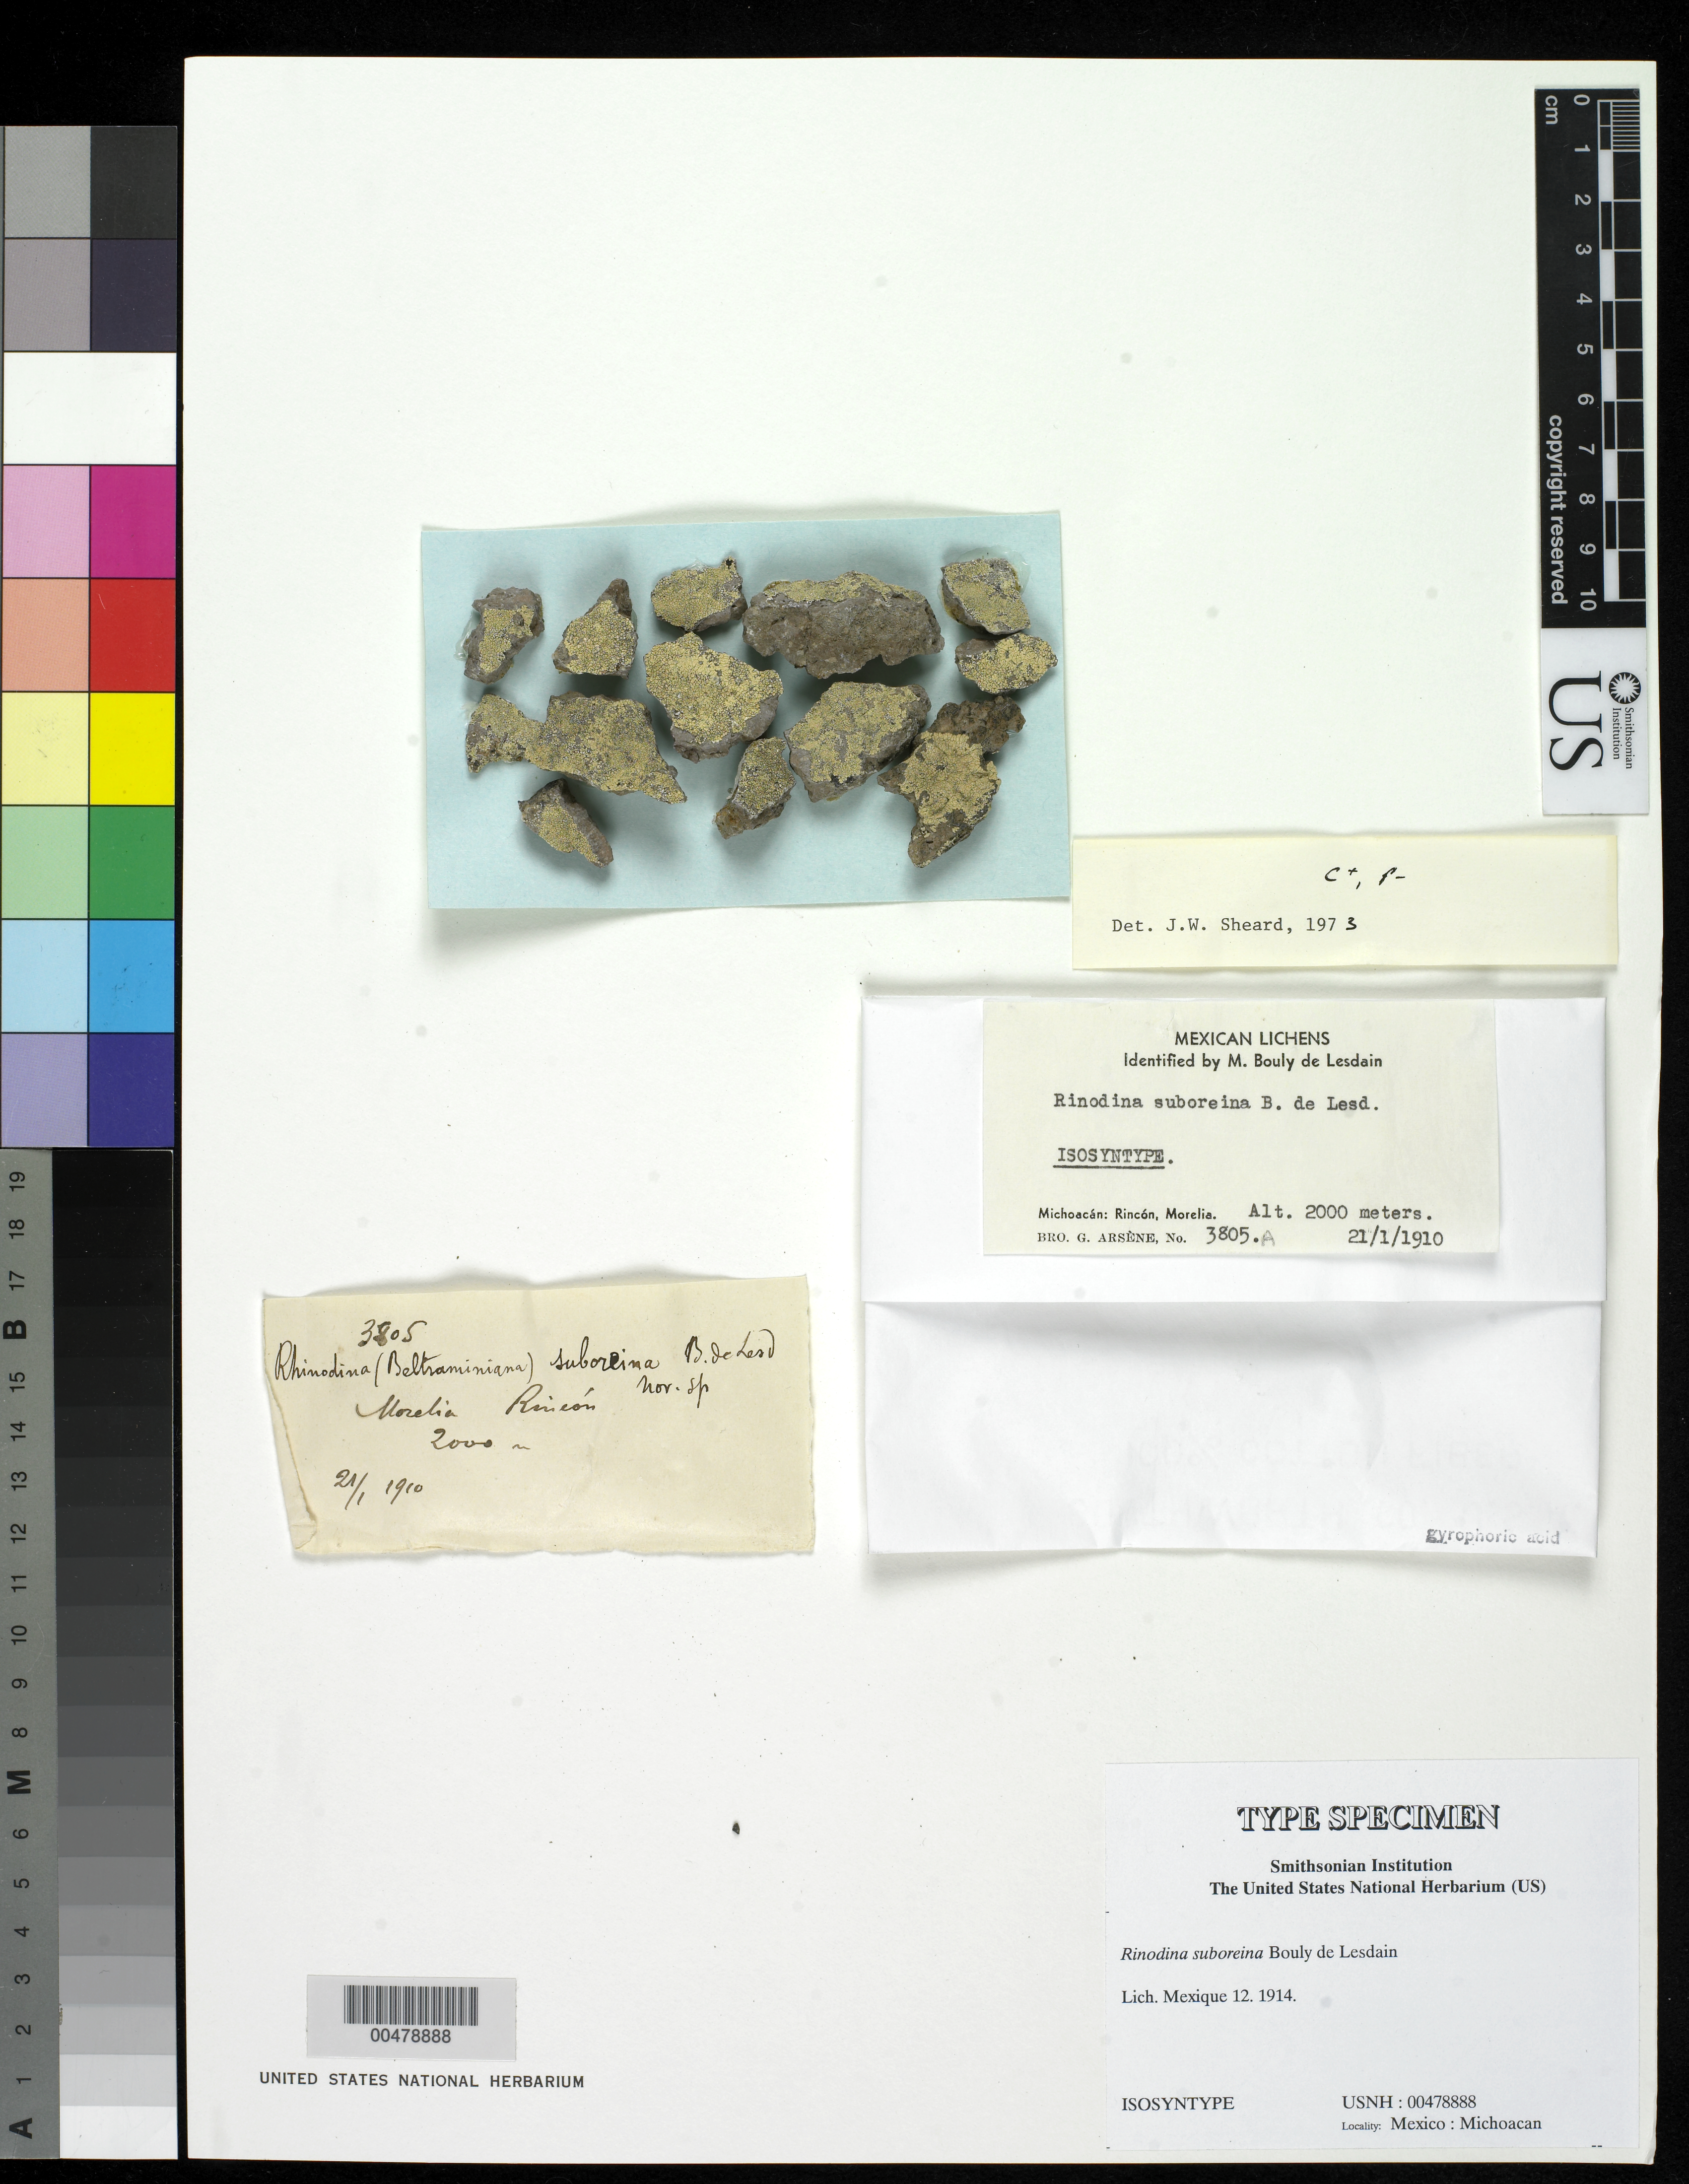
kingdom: Fungi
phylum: Ascomycota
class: Lecanoromycetes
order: Caliciales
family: Physciaceae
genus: Rinodina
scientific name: Rinodina suboreina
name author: B. de Lesd.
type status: Isosyntype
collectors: Bro. G. Arsène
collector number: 3805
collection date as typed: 21 Jan 1910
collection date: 1910-01-21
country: Mexico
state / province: Michoacán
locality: Rincon, Morelia.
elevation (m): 2000